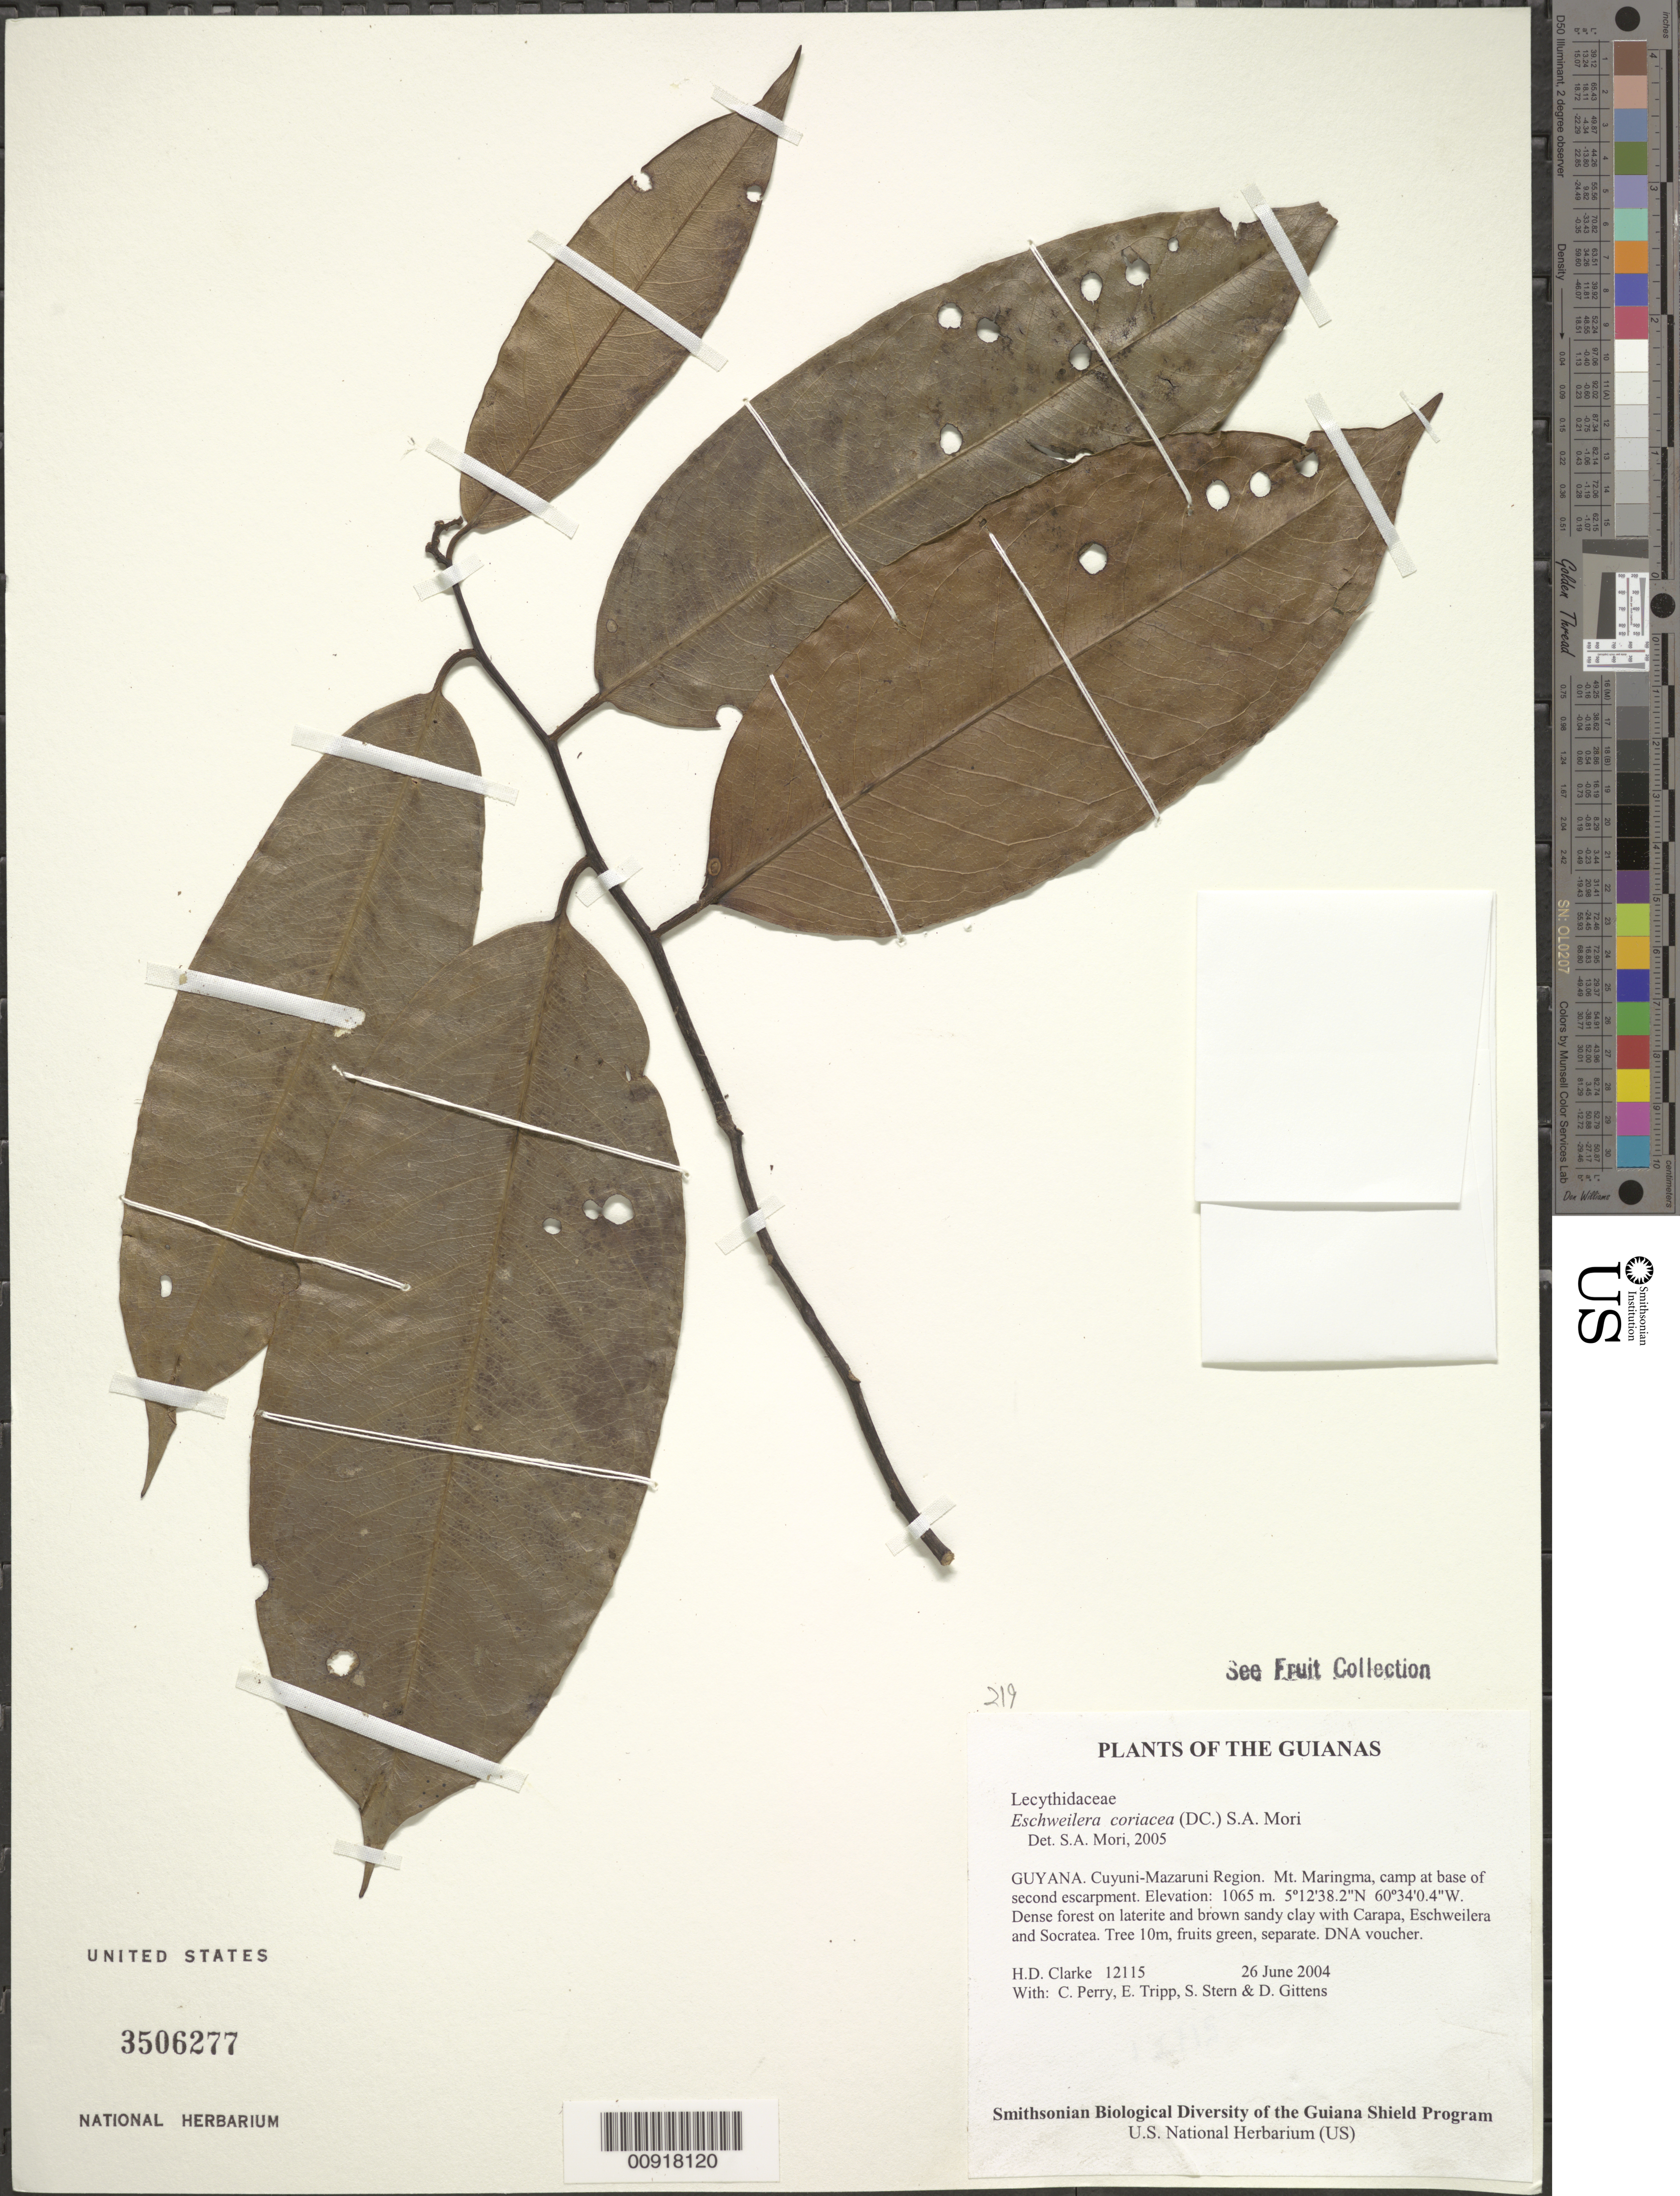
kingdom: Plantae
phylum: Tracheophyta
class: Magnoliopsida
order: Ericales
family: Lecythidaceae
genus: Eschweilera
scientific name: Eschweilera coriacea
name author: (DC.) S.A. Mori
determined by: Mori, Scott A.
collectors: H. D. Clarke, C. Perry, E. Tripp, S. R. Stern & D. Gittens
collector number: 12115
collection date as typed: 26 June 2004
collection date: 2004-06-26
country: Guyana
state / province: Cuyuni-Mazaruni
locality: Mt. Maringma, camp at base of second escarpment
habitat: Dense forest on laterite and brown sandy clay with Carapa, Eschweilera and Socratea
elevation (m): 1065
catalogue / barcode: US 3506277